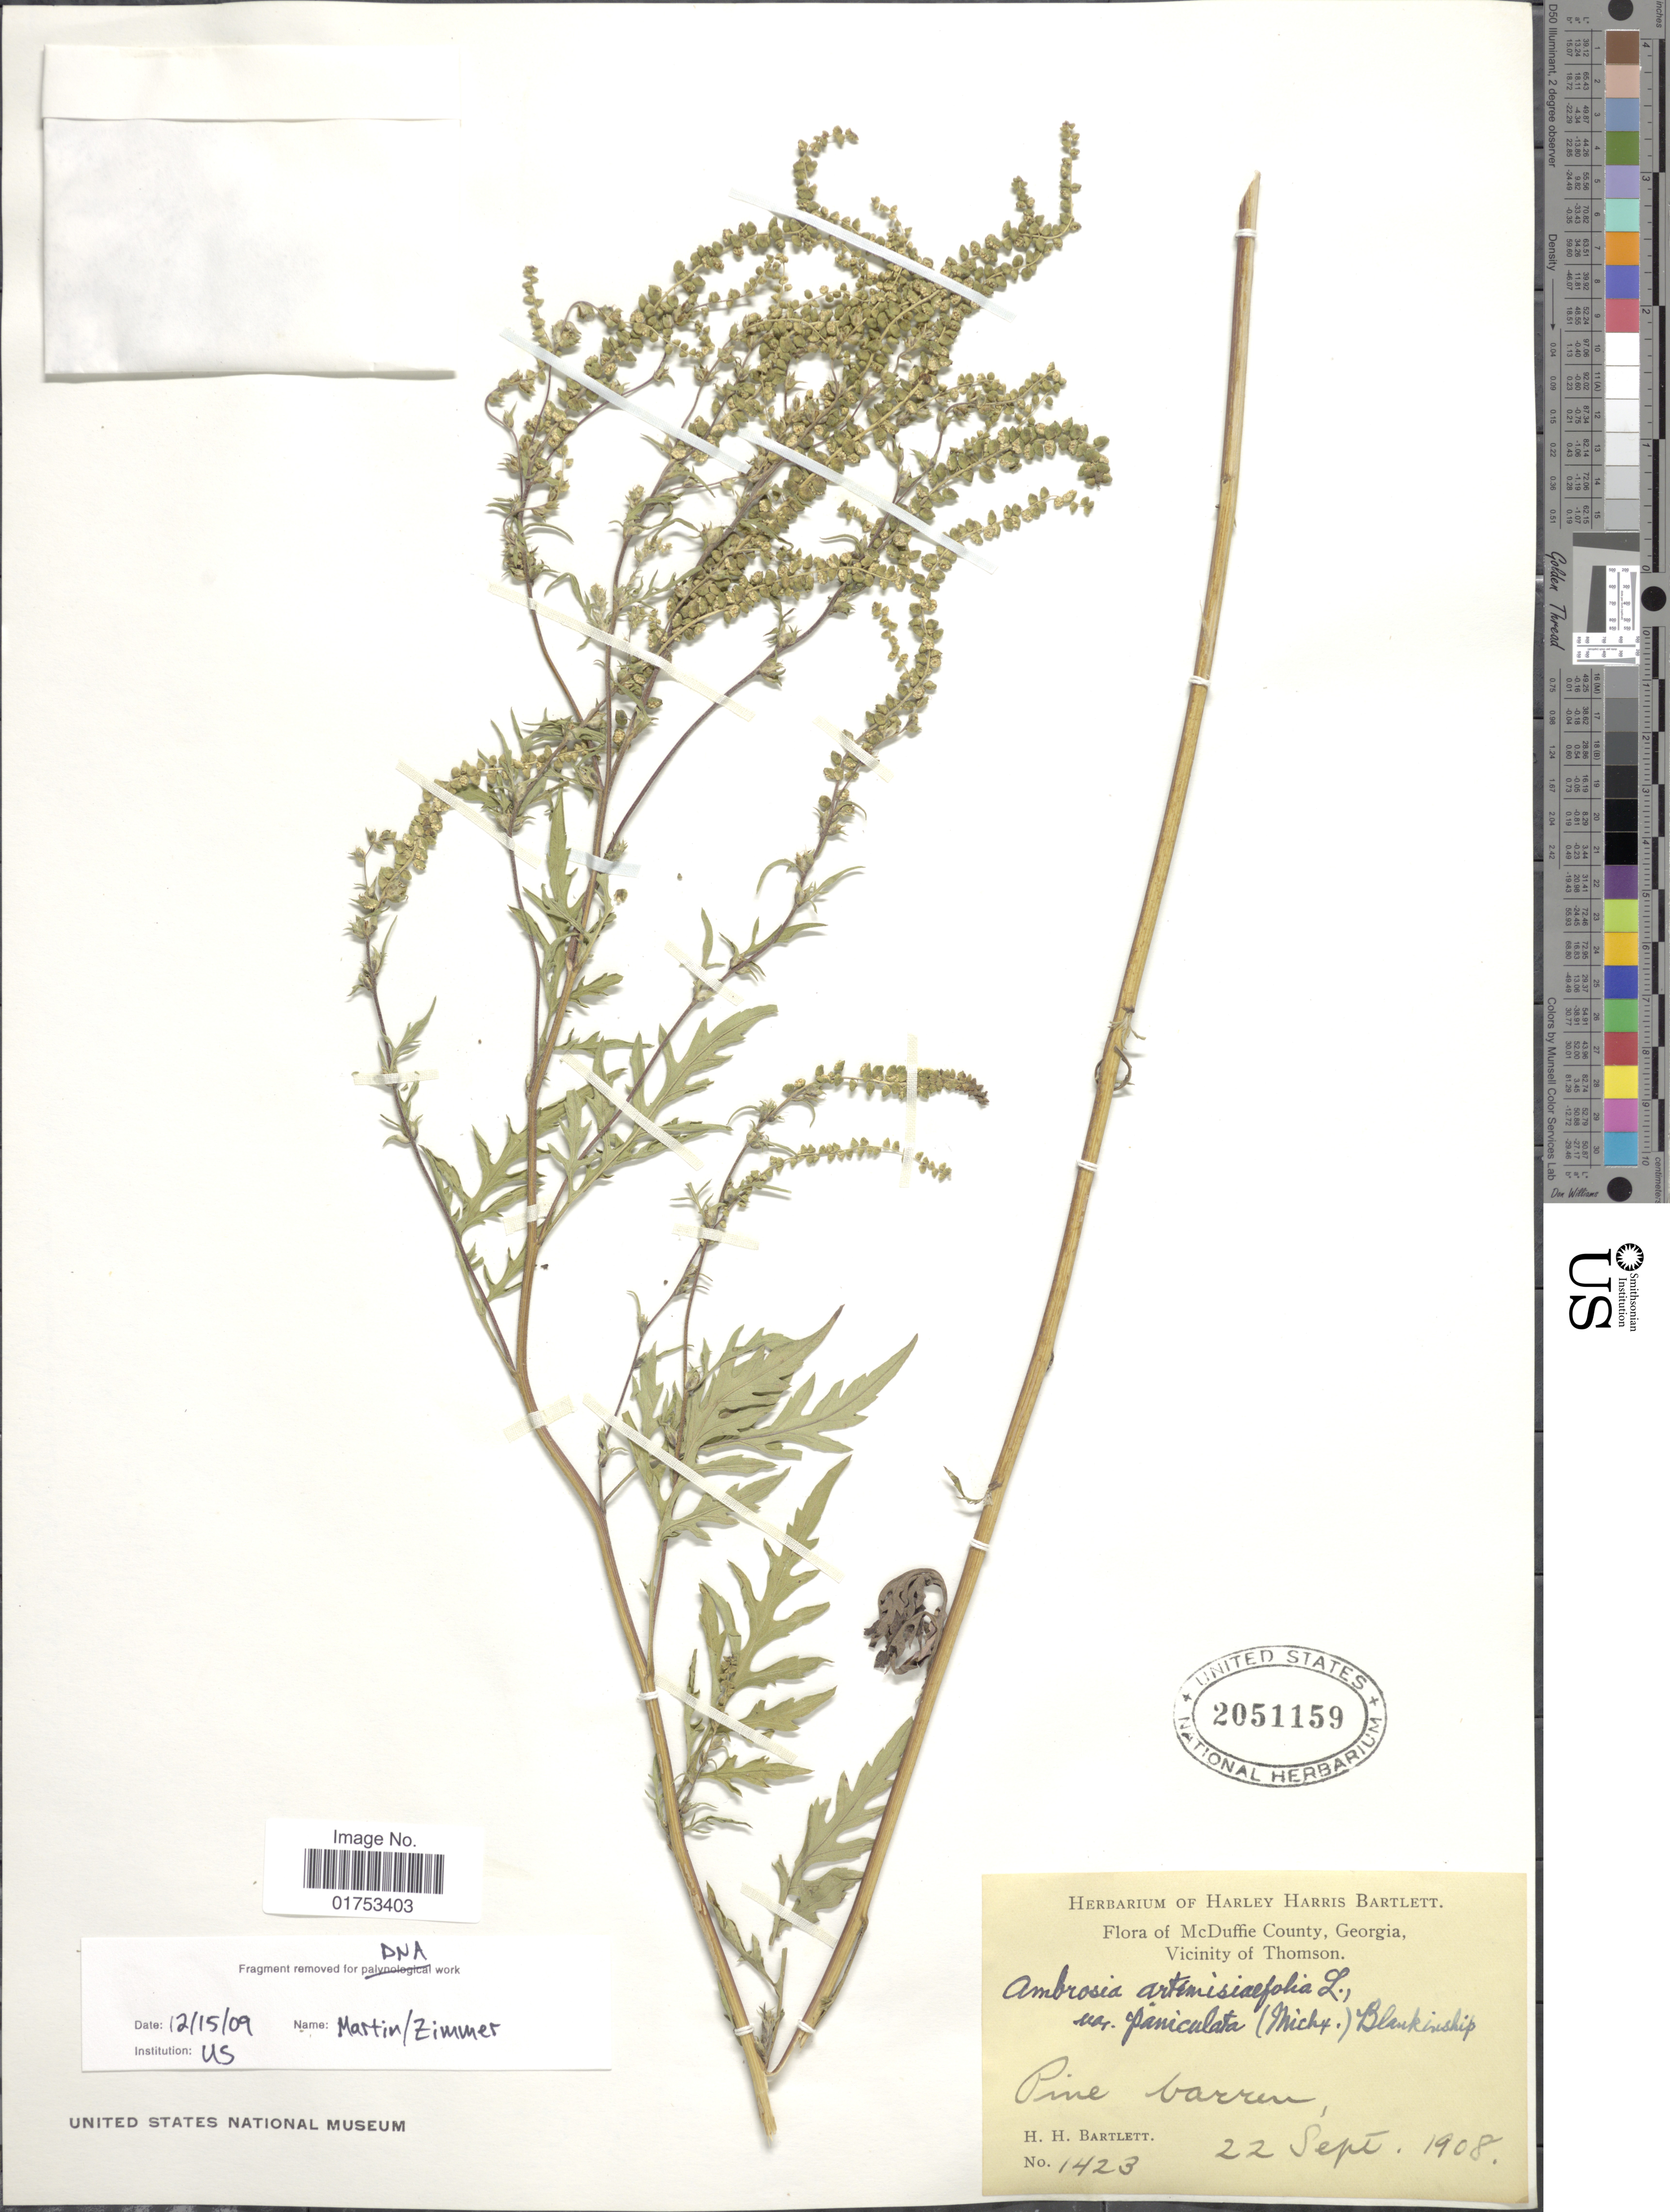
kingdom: Plantae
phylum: Tracheophyta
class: Magnoliopsida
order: Asterales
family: Asteraceae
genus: Ambrosia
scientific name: Ambrosia artemisiifolia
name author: L.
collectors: H. H. Bartlett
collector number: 1423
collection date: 1908-09-22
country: United States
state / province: Georgia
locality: McDuffie County, Vicinity of Thomson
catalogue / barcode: US 2051159